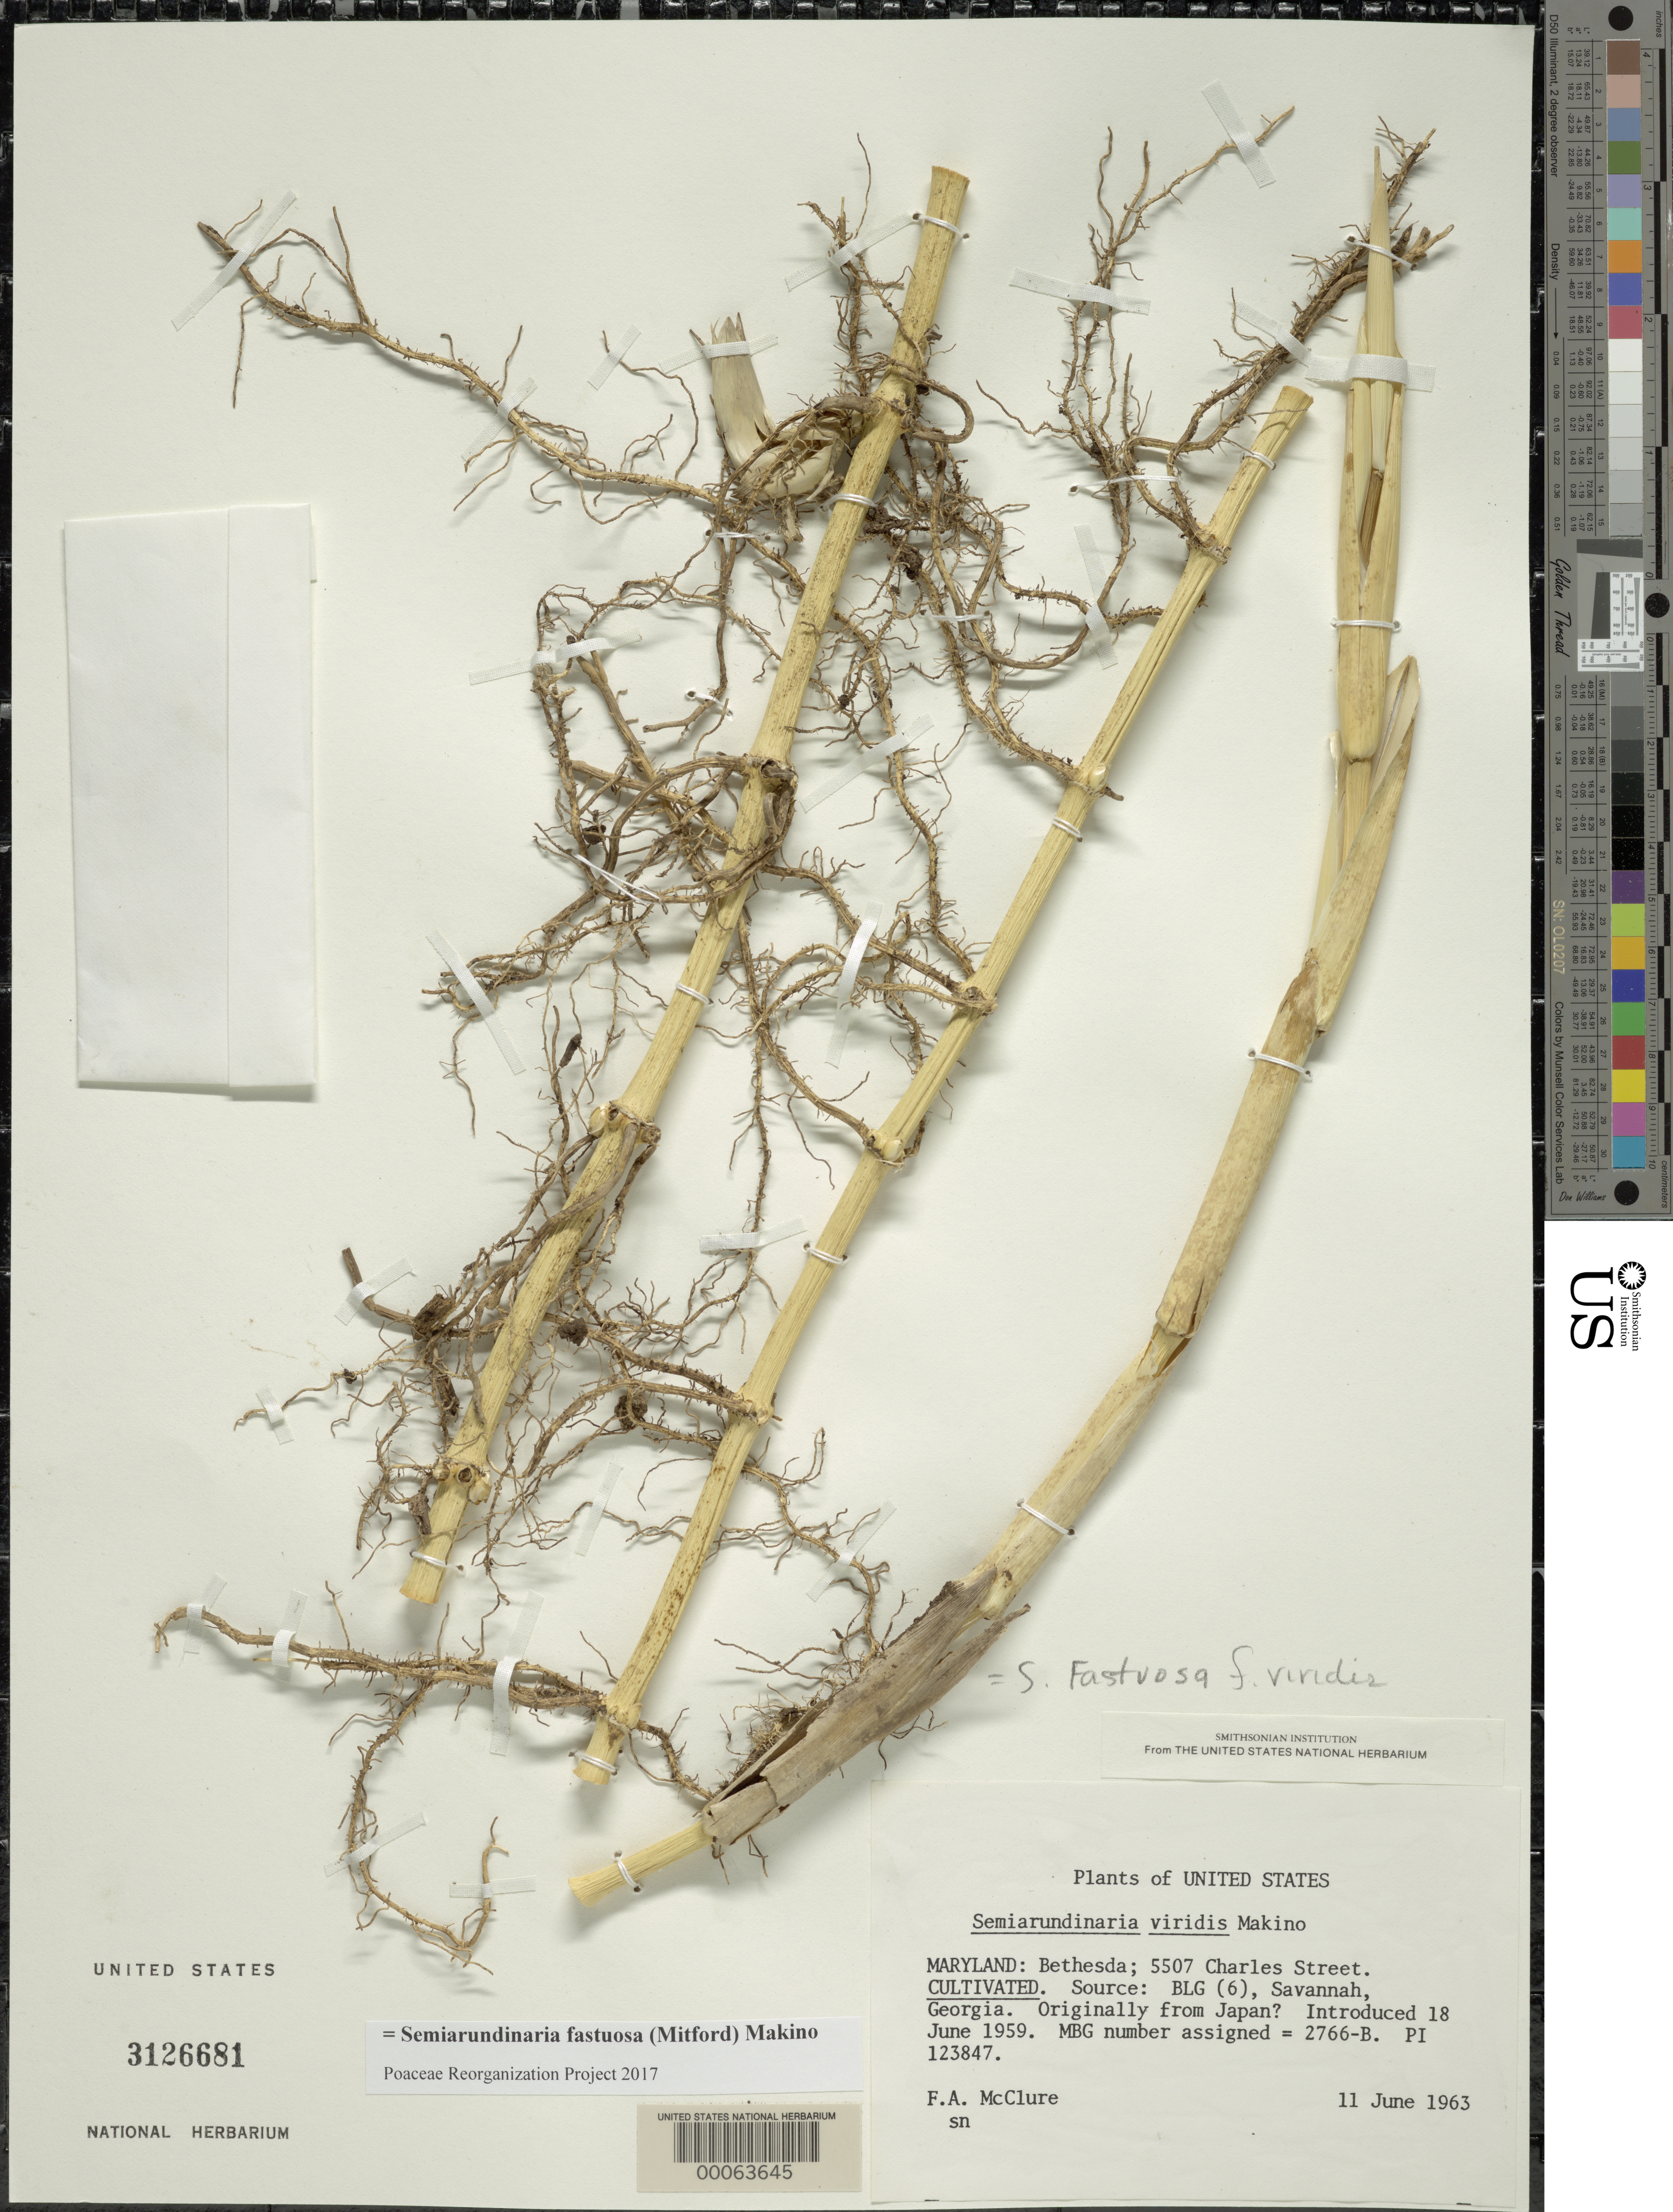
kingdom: Plantae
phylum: Tracheophyta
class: Liliopsida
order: Poales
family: Poaceae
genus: Semiarundinaria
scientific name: Semiarundinaria fastuosa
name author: Makino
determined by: Poaceae Reorganization Project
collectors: F. A. McClure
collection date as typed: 11 Jun 1963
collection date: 1963-06-11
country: United States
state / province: Maryland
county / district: Montgomery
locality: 5507 Charles Street, Bethesda (McClure's garden)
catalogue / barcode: US 3126681